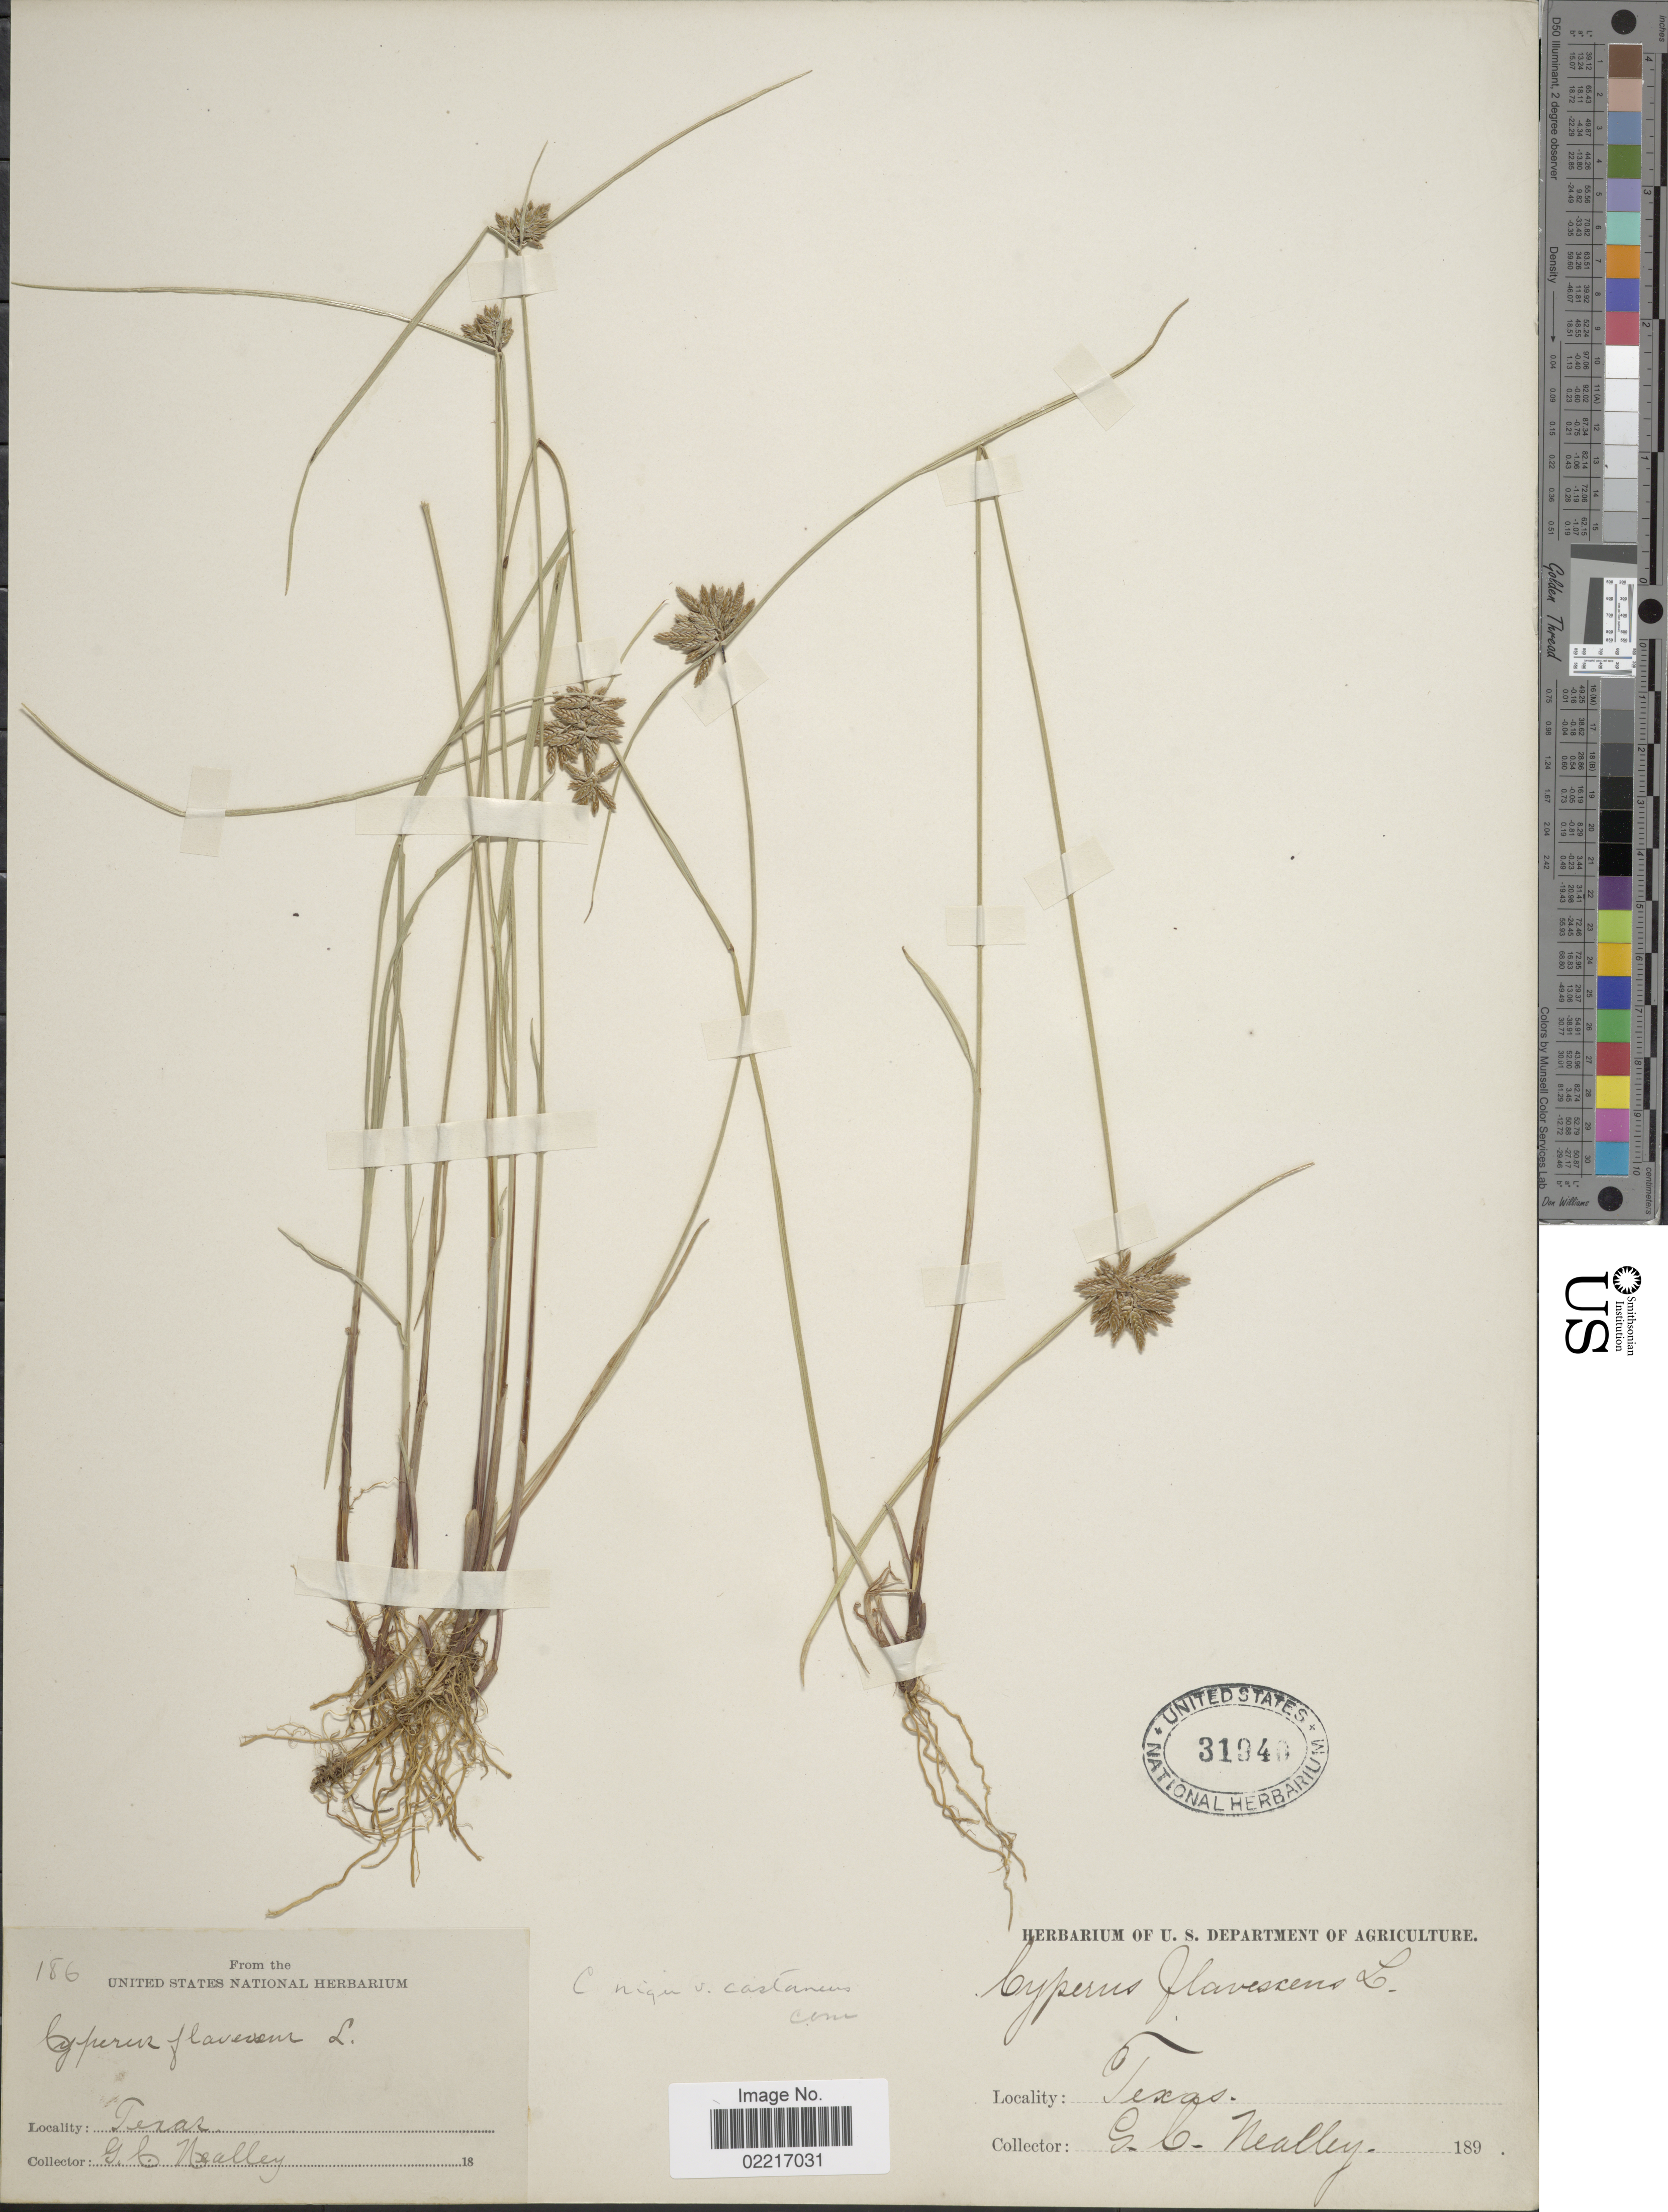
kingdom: Plantae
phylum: Tracheophyta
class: Liliopsida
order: Poales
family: Cyperaceae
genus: Cyperus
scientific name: Cyperus niger var. capitatus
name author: (Britton) O'Neill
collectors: G. C. Nealley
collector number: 186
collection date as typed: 189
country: United States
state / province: Texas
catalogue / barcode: US 31940